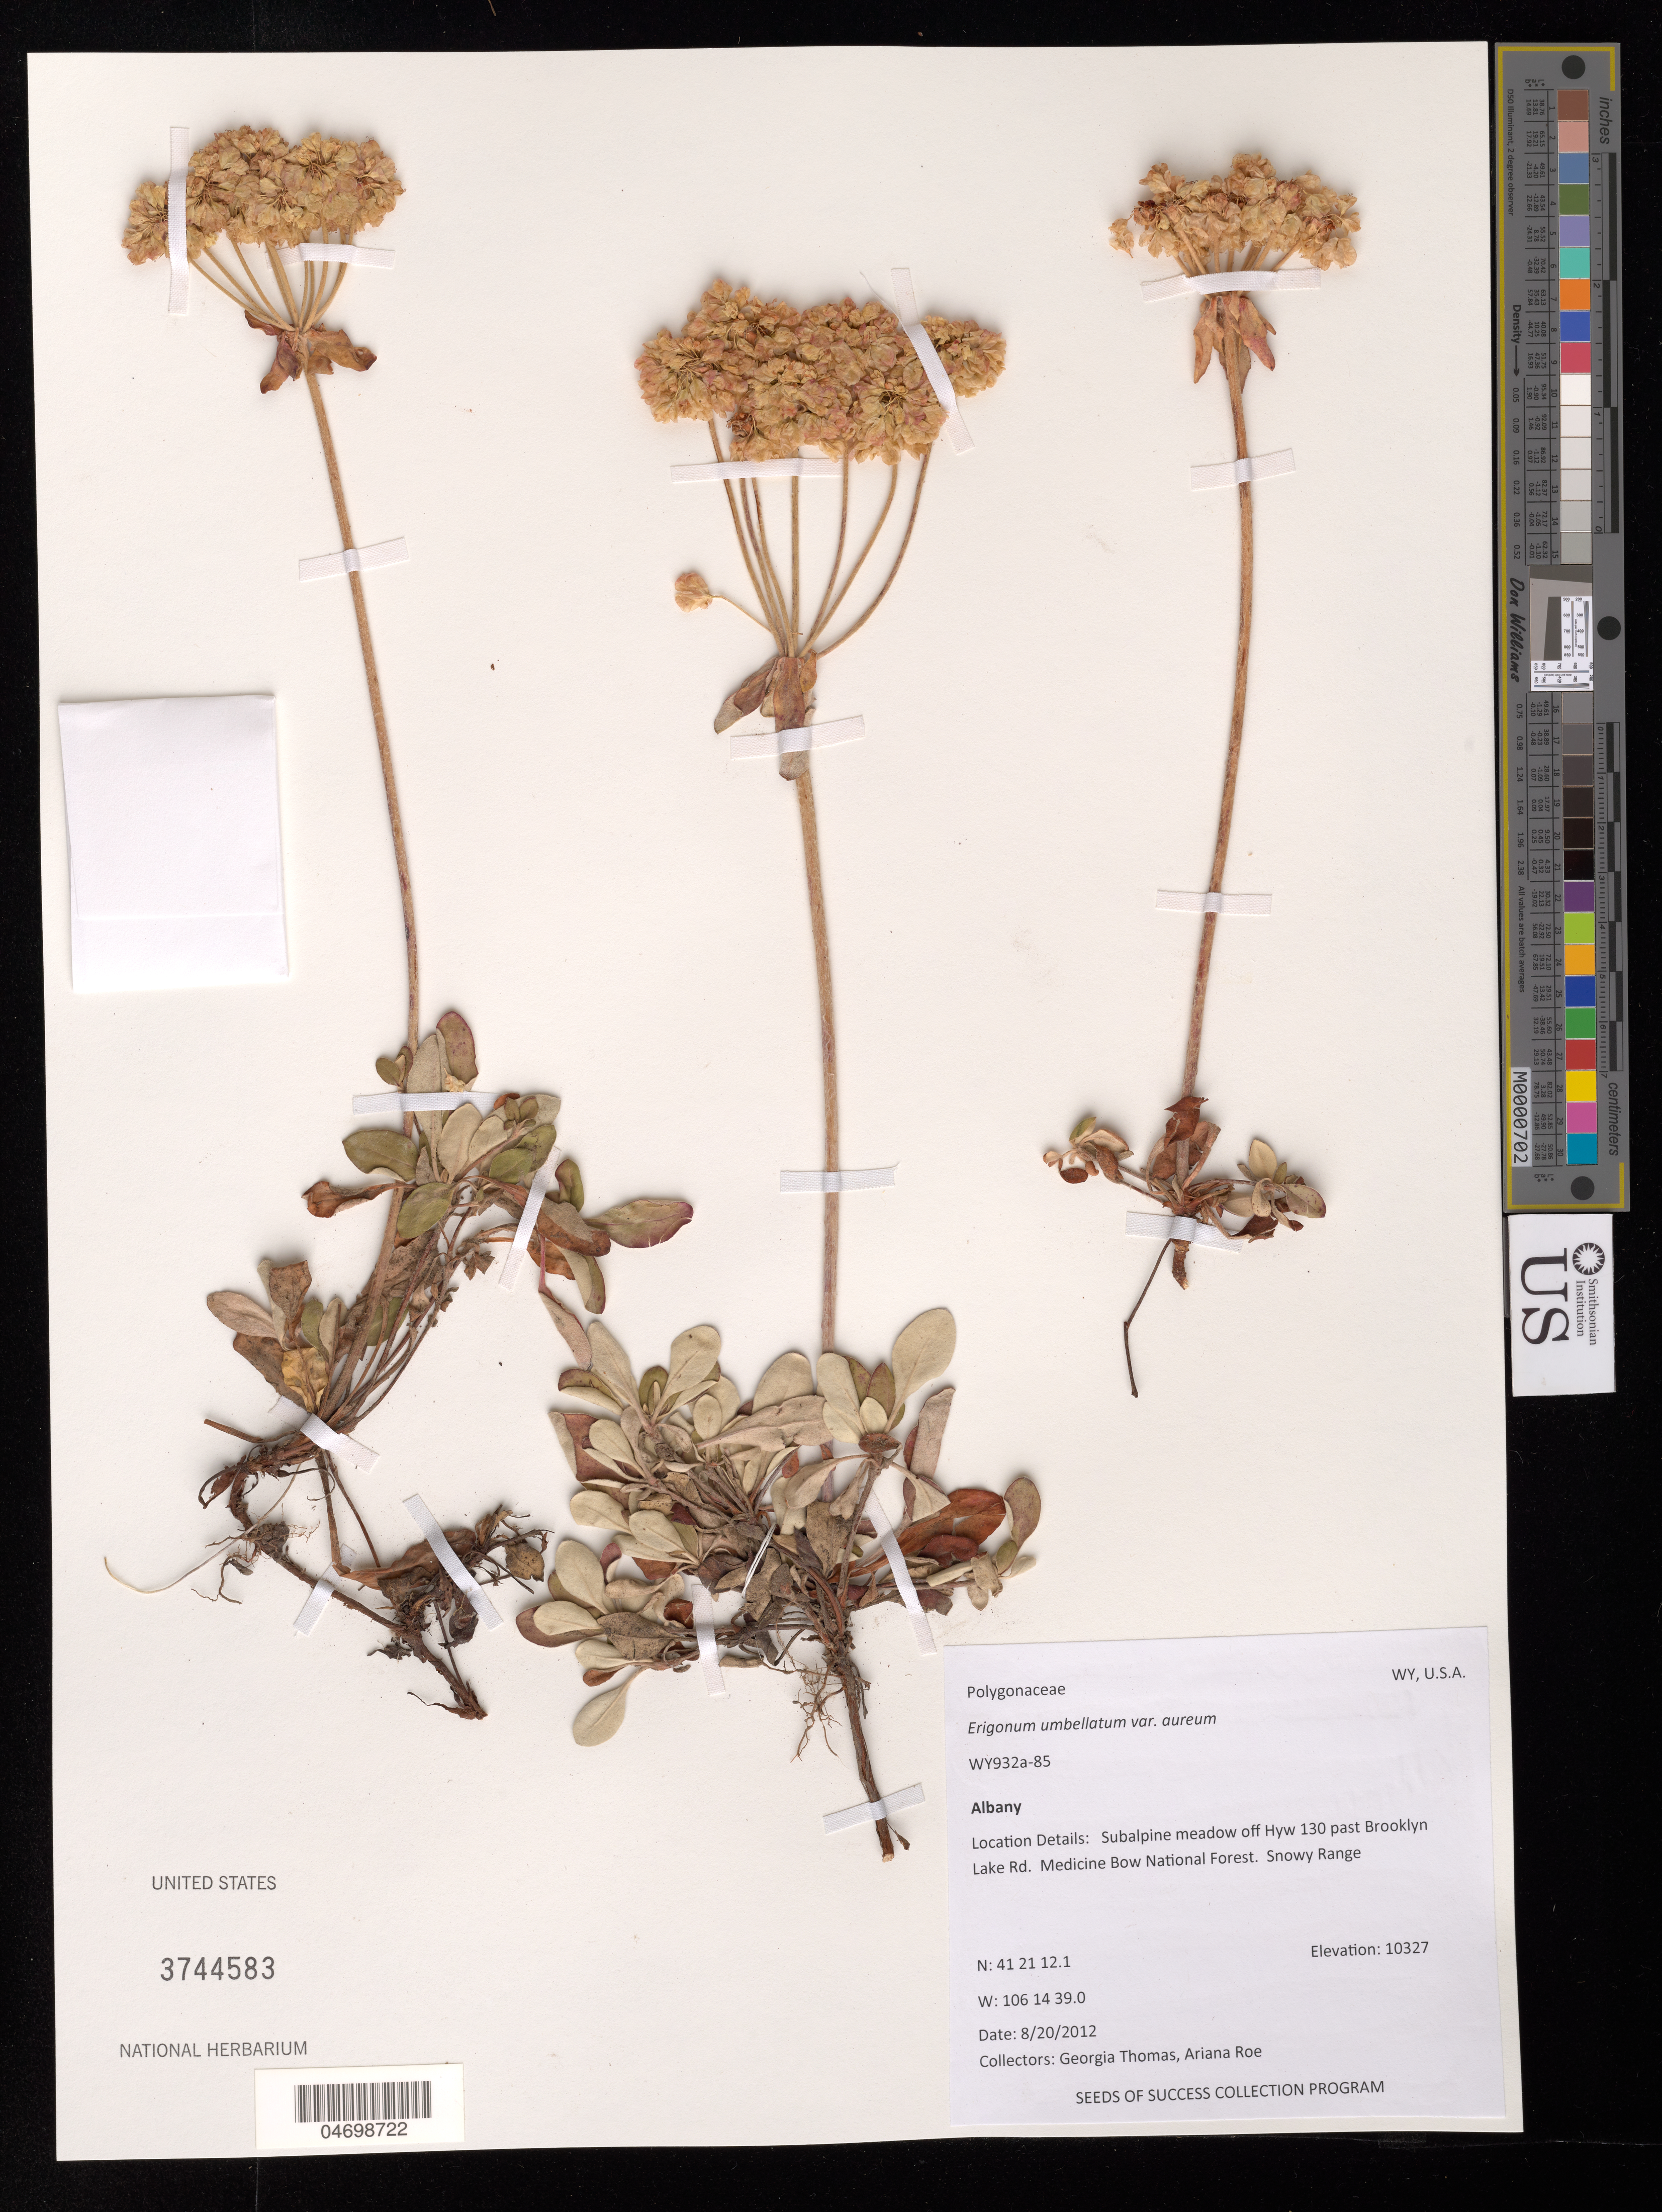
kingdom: Plantae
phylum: Tracheophyta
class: Magnoliopsida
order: Caryophyllales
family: Polygonaceae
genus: Eriogonum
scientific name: Eriogonum umbellatum var. aureum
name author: (Gand.) Reveal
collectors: G. Thomas & A. Roe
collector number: WY932A-85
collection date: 2012-08-20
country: United States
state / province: Wyoming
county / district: Albany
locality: Subalpine meadow off Hwy 130 past Broollyn Lake Rd.. Medicine Bow National Forest. Snowy Range.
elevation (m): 3148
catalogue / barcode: US 3744583